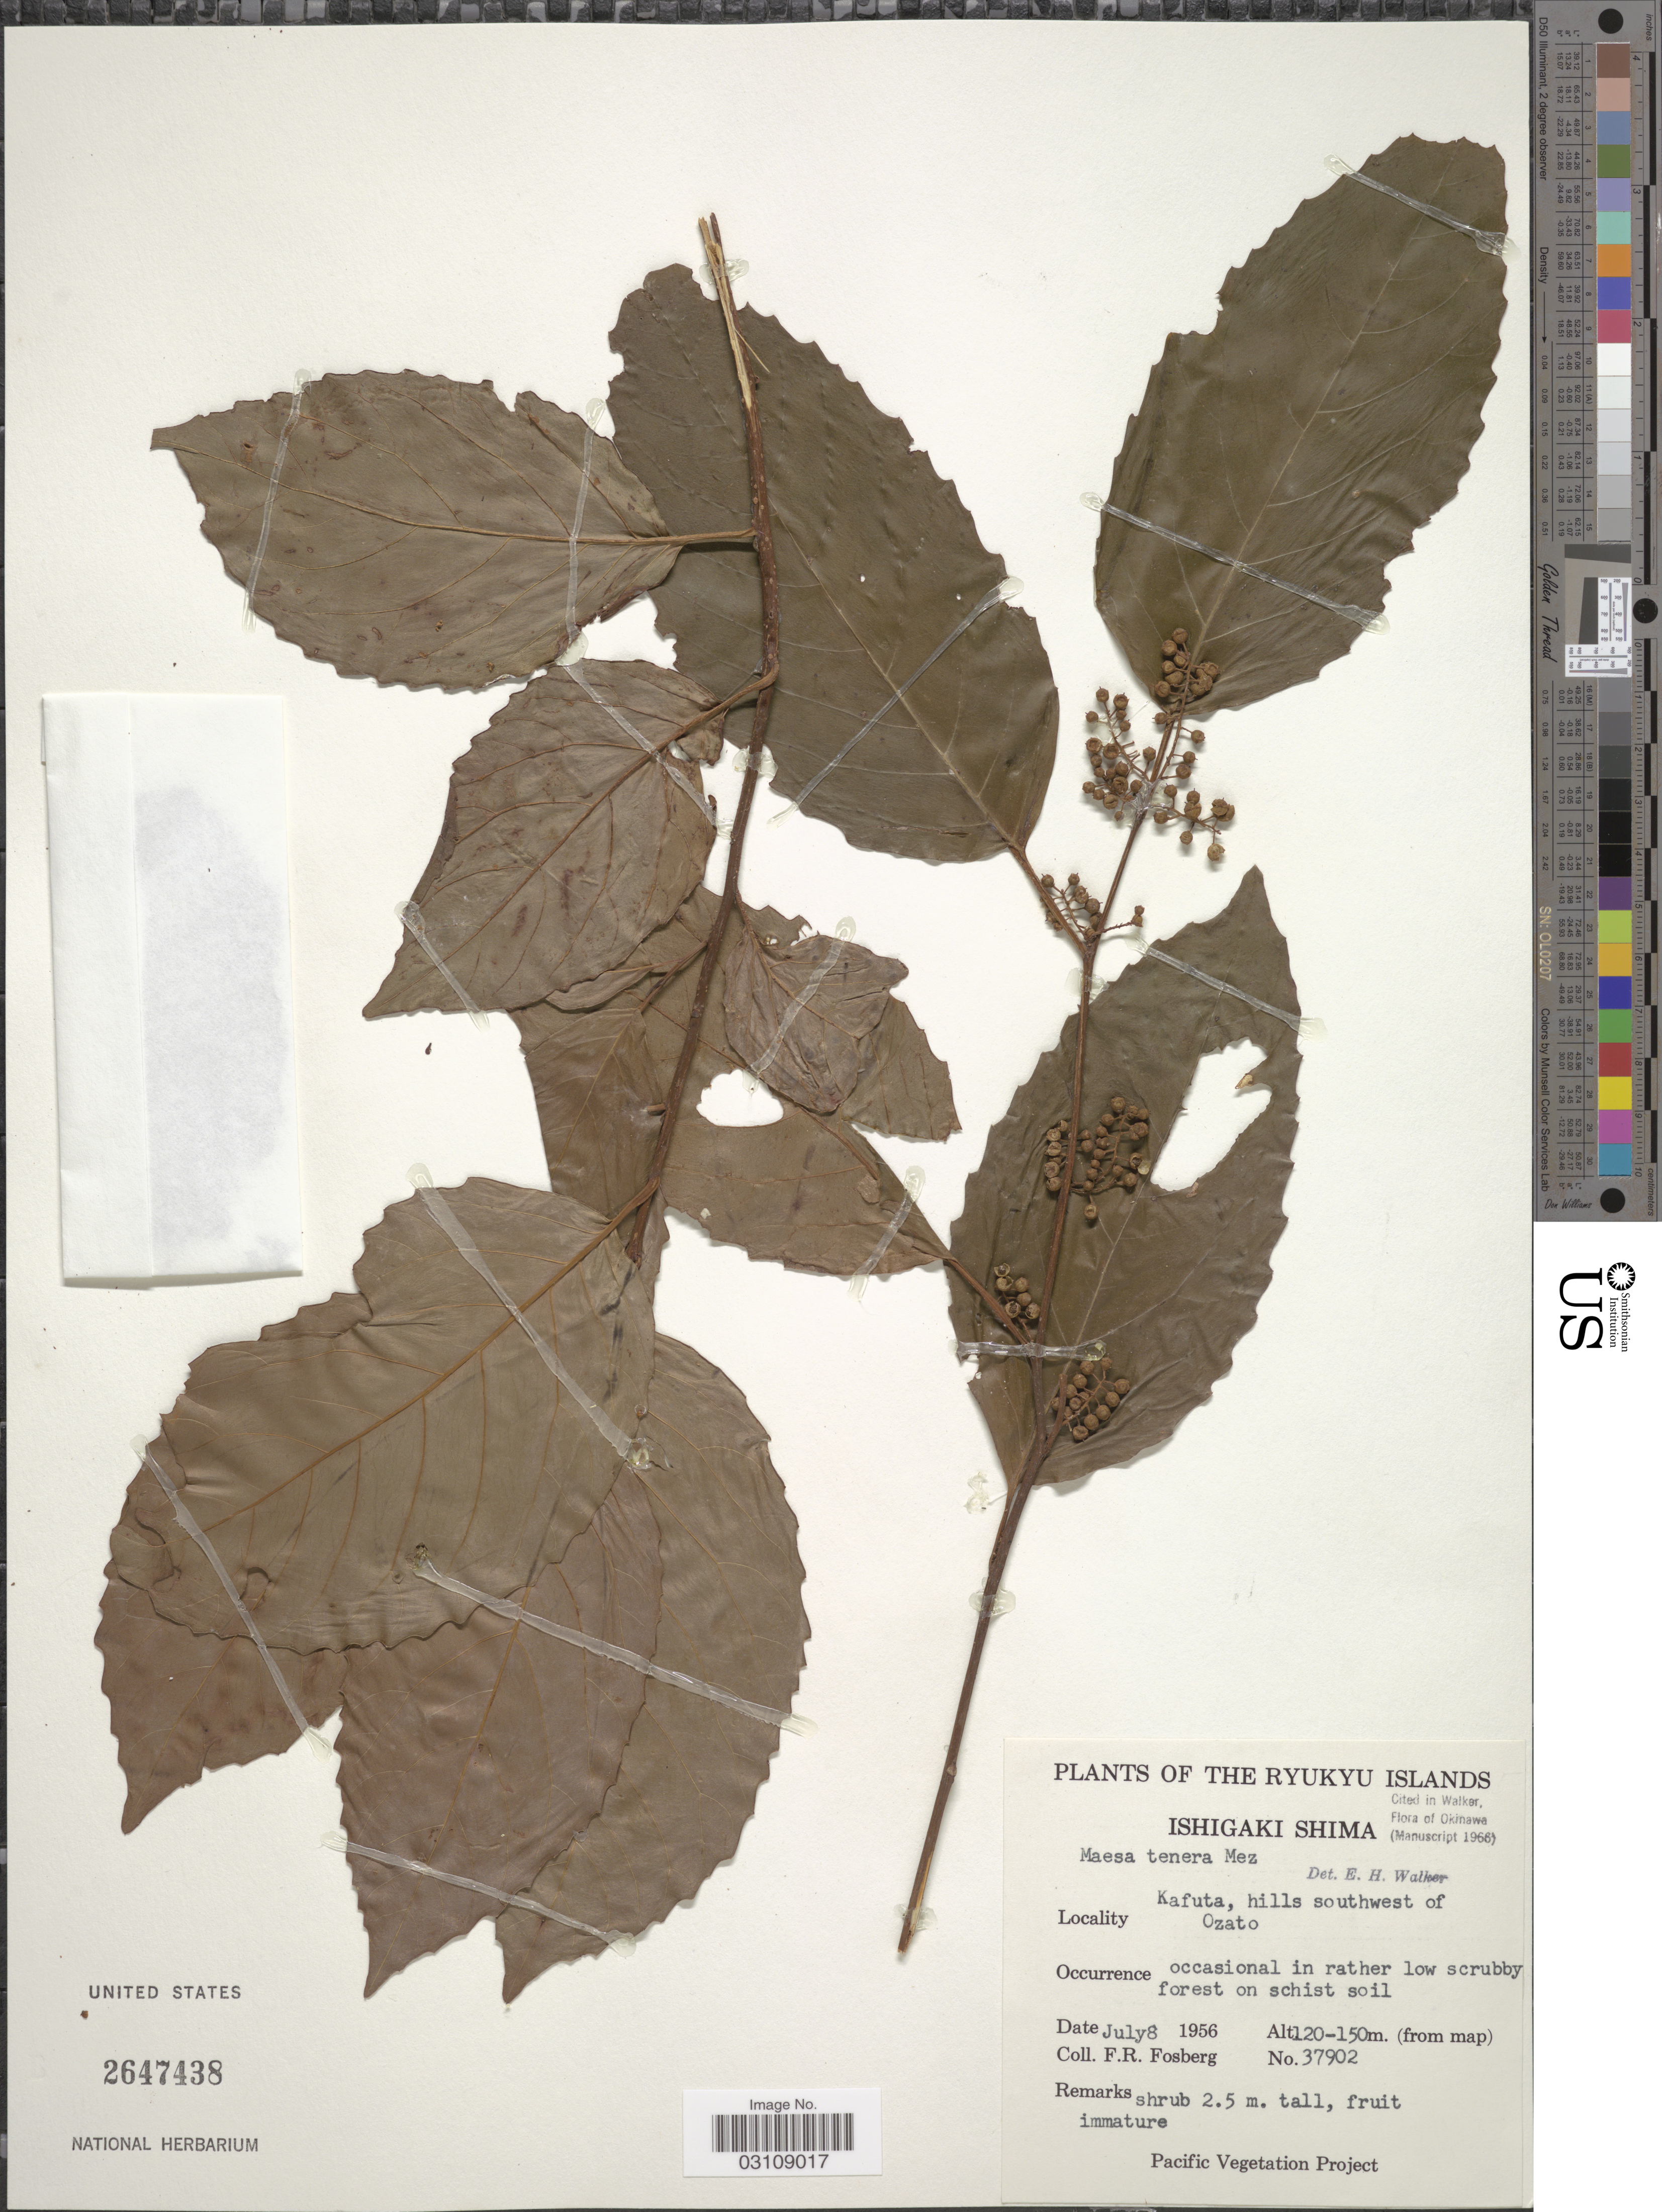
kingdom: Plantae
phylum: Tracheophyta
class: Magnoliopsida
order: Ericales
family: Primulaceae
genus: Maesa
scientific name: Maesa tenera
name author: Mez in Engl.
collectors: F. R. Fosberg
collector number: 37902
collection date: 1956-07-08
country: Japan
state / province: Okinawa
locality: The Ryukyu Islands, Ishigaki Shima, Kafuta, hills southwest of Ozato.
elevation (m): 120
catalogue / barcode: US 2647438